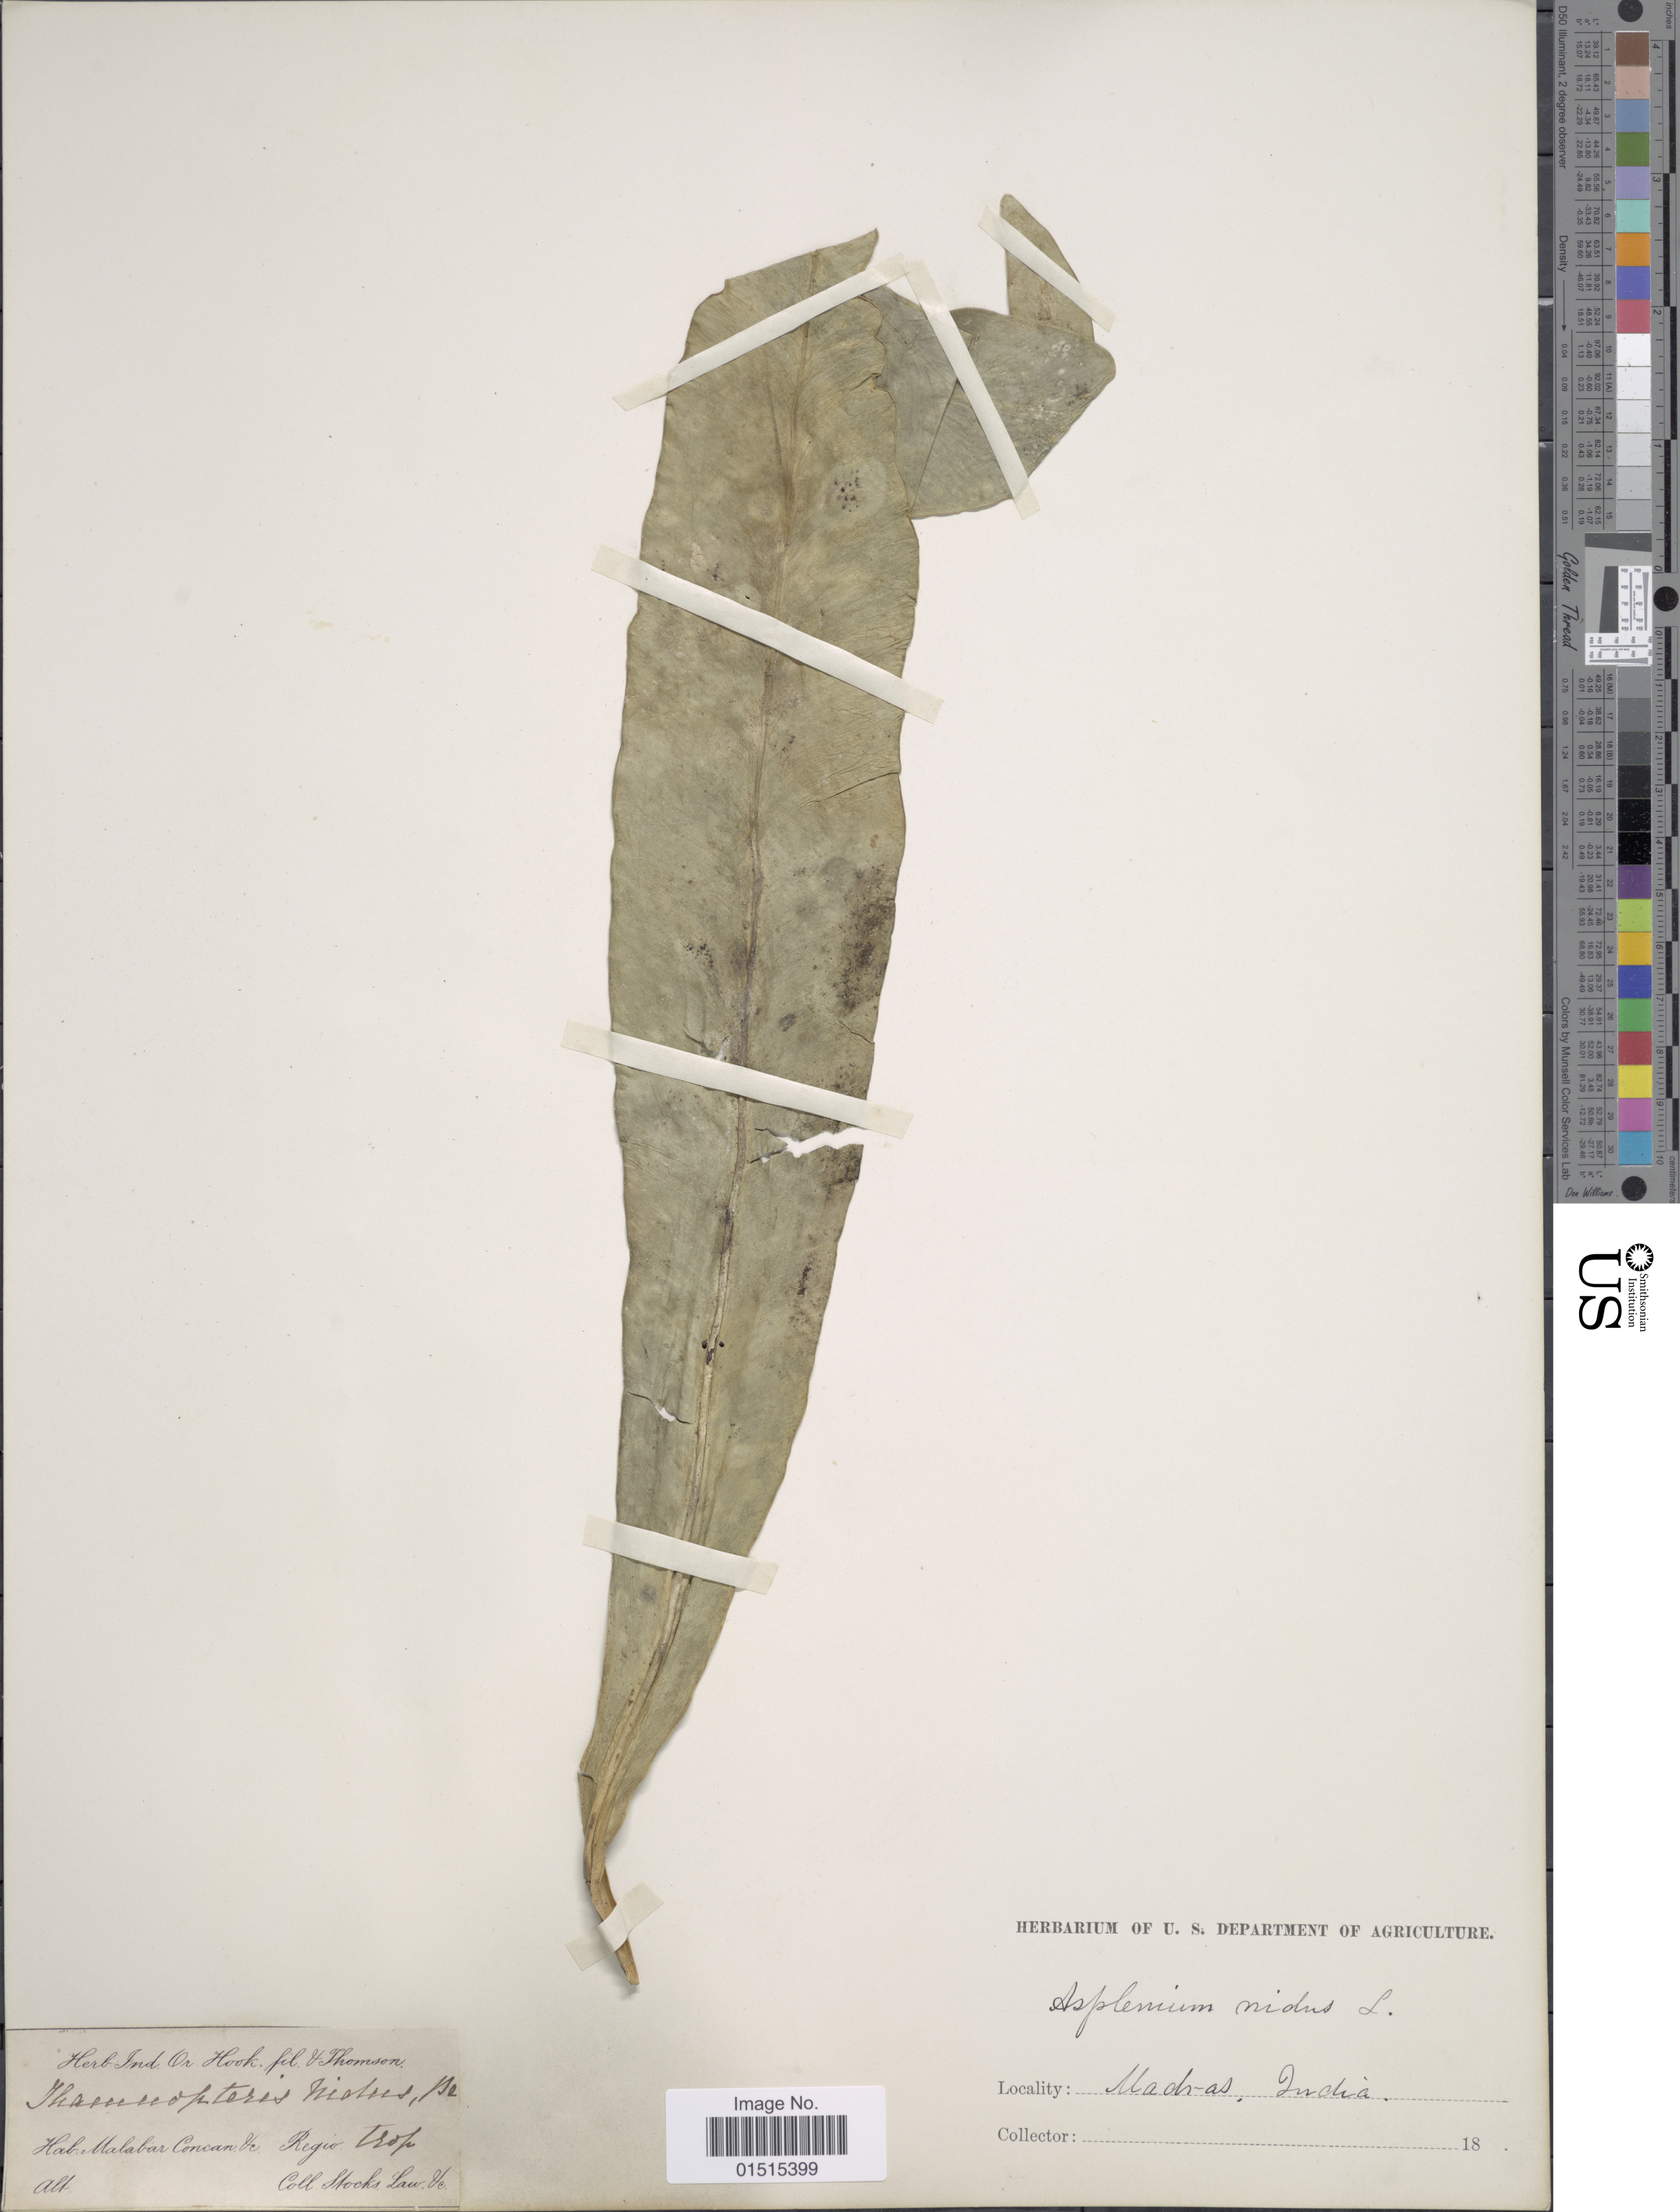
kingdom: Plantae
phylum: Tracheophyta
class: Polypodiopsida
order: Polypodiales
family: Aspleniaceae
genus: Asplenium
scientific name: Asplenium phyllitidis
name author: D. Don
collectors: Stocks, -- & -. Law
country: India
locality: Madras, Malabar Concan &c. Regio Trop